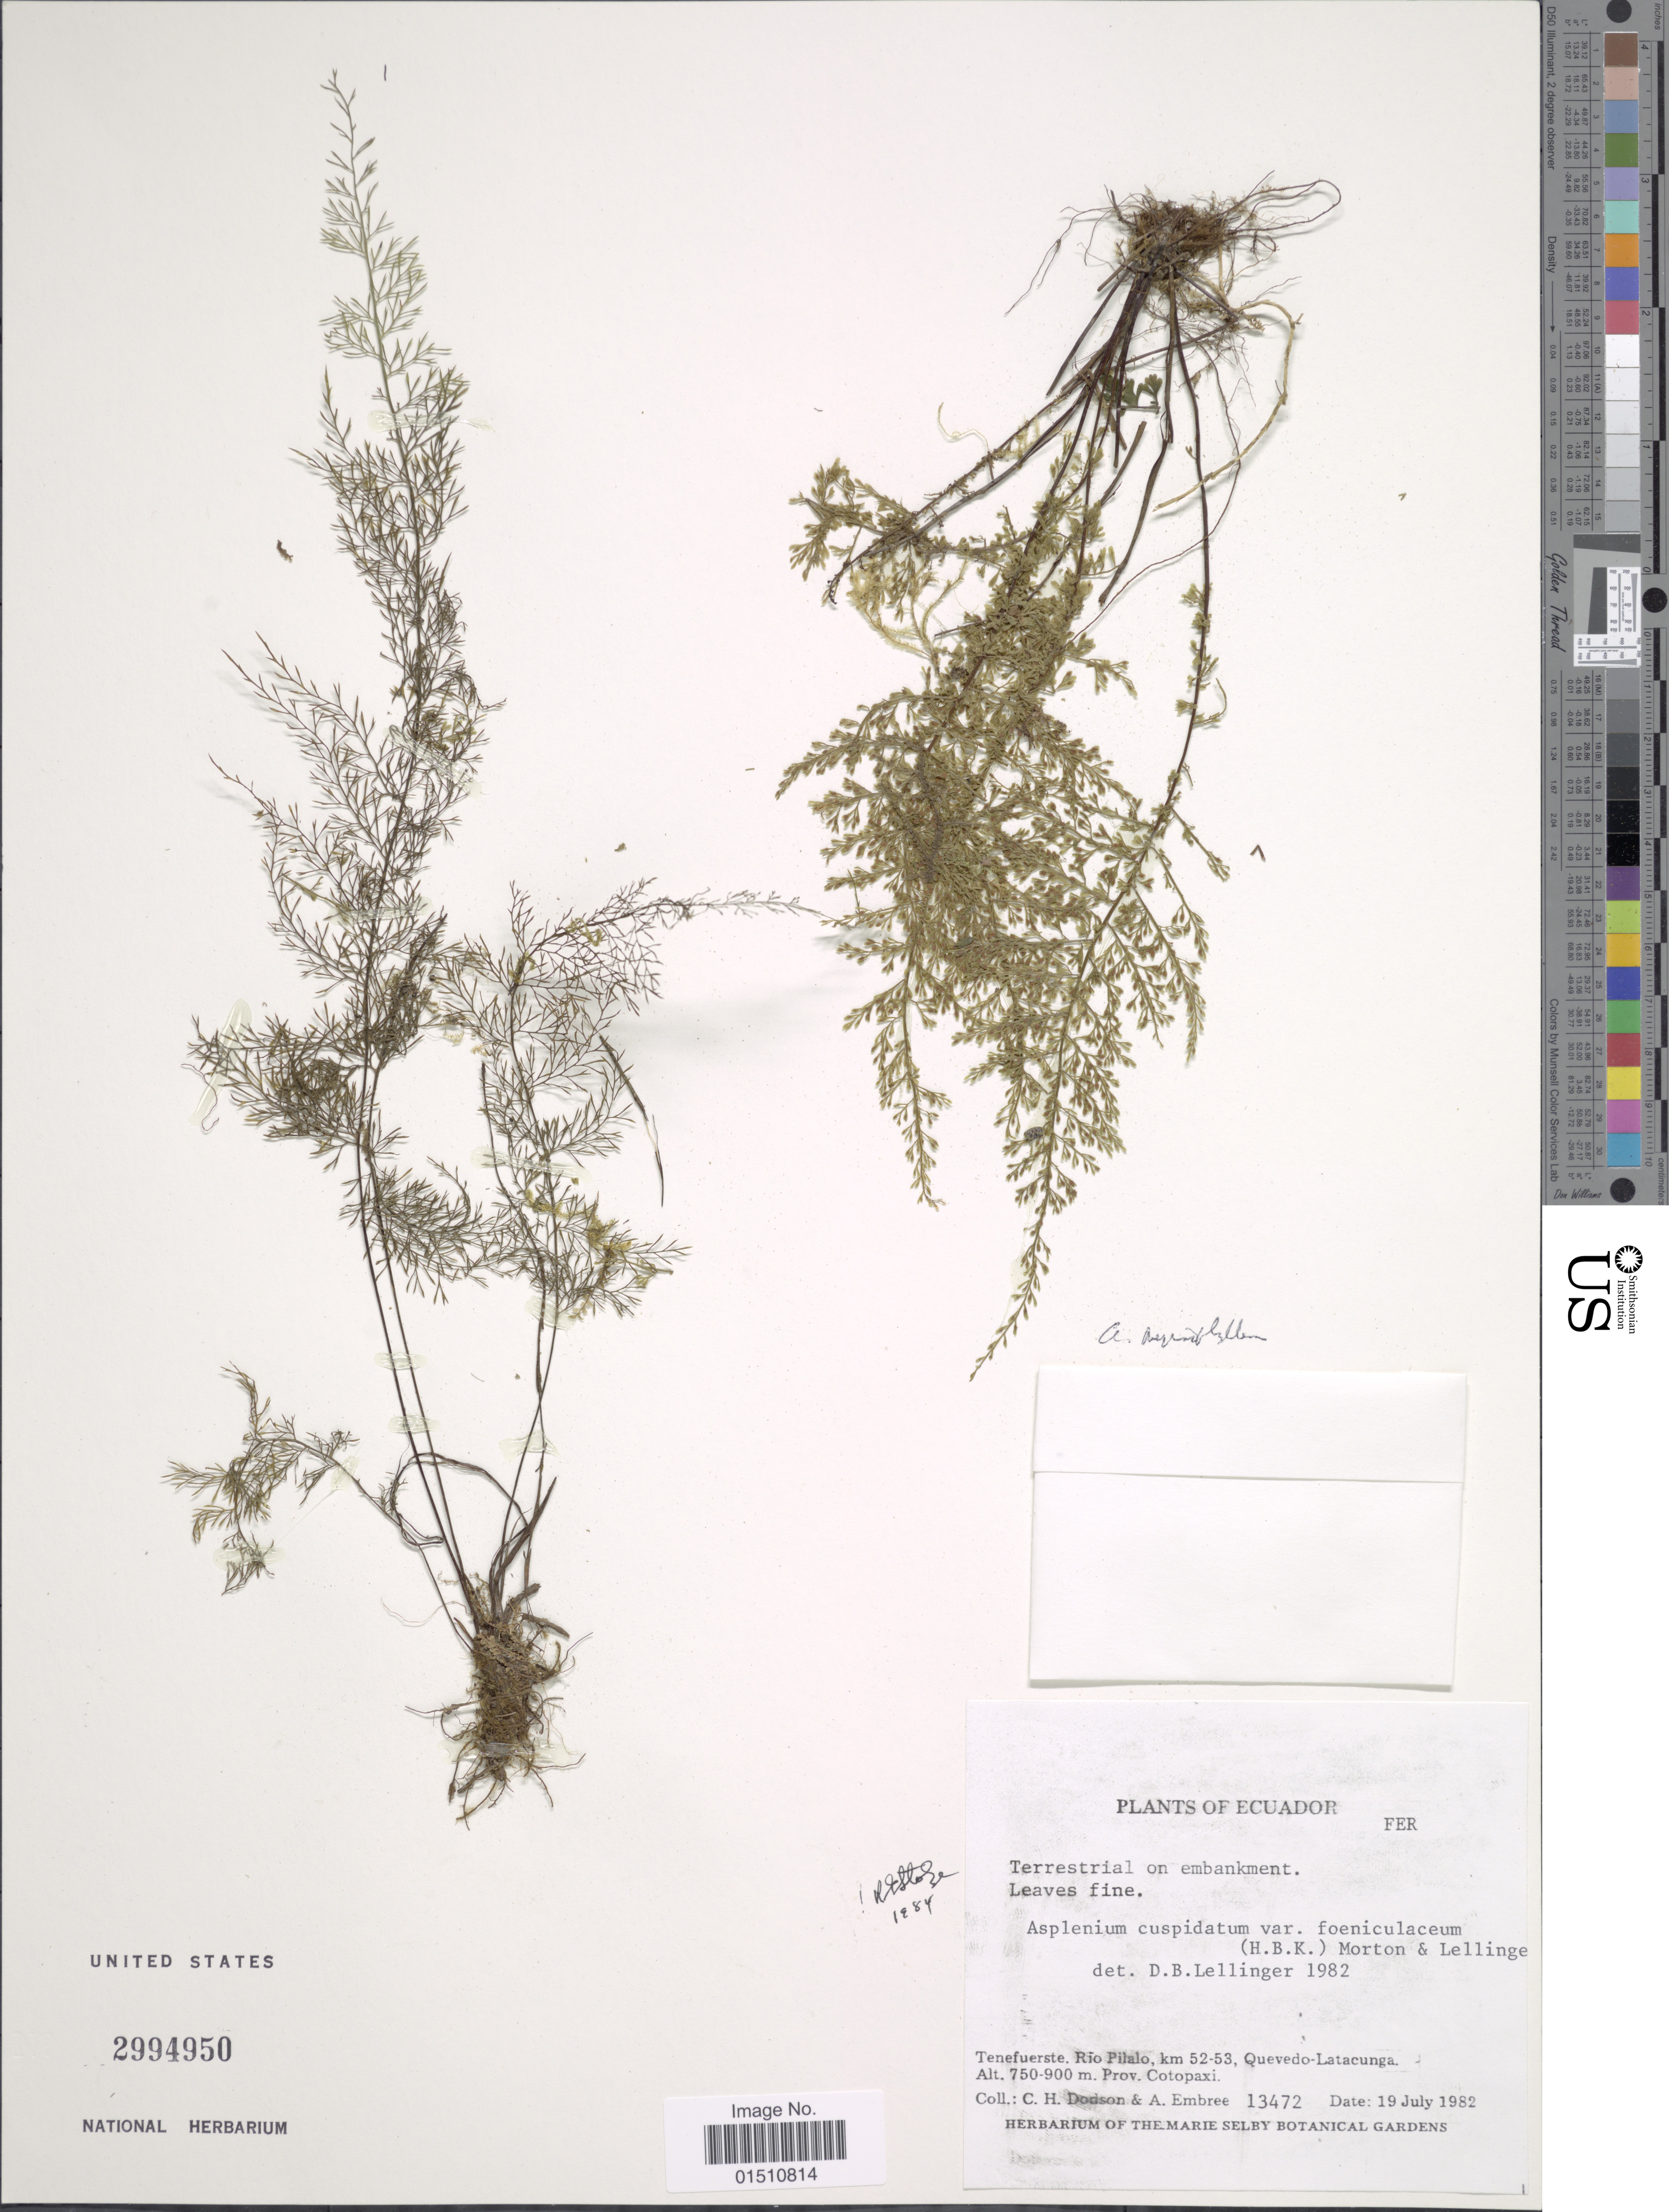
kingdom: Plantae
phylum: Tracheophyta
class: Polypodiopsida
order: Polypodiales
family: Aspleniaceae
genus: Asplenium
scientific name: Asplenium divaricatum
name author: Kunze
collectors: C. H. Dodson & A. Embree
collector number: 13472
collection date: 1982-07-19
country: Ecuador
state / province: Cotopaxi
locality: Ecuador, Teneguerste, Rio Pilalo, km 52-53, Quevedo-Latacunga.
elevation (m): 750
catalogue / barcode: US 2994950